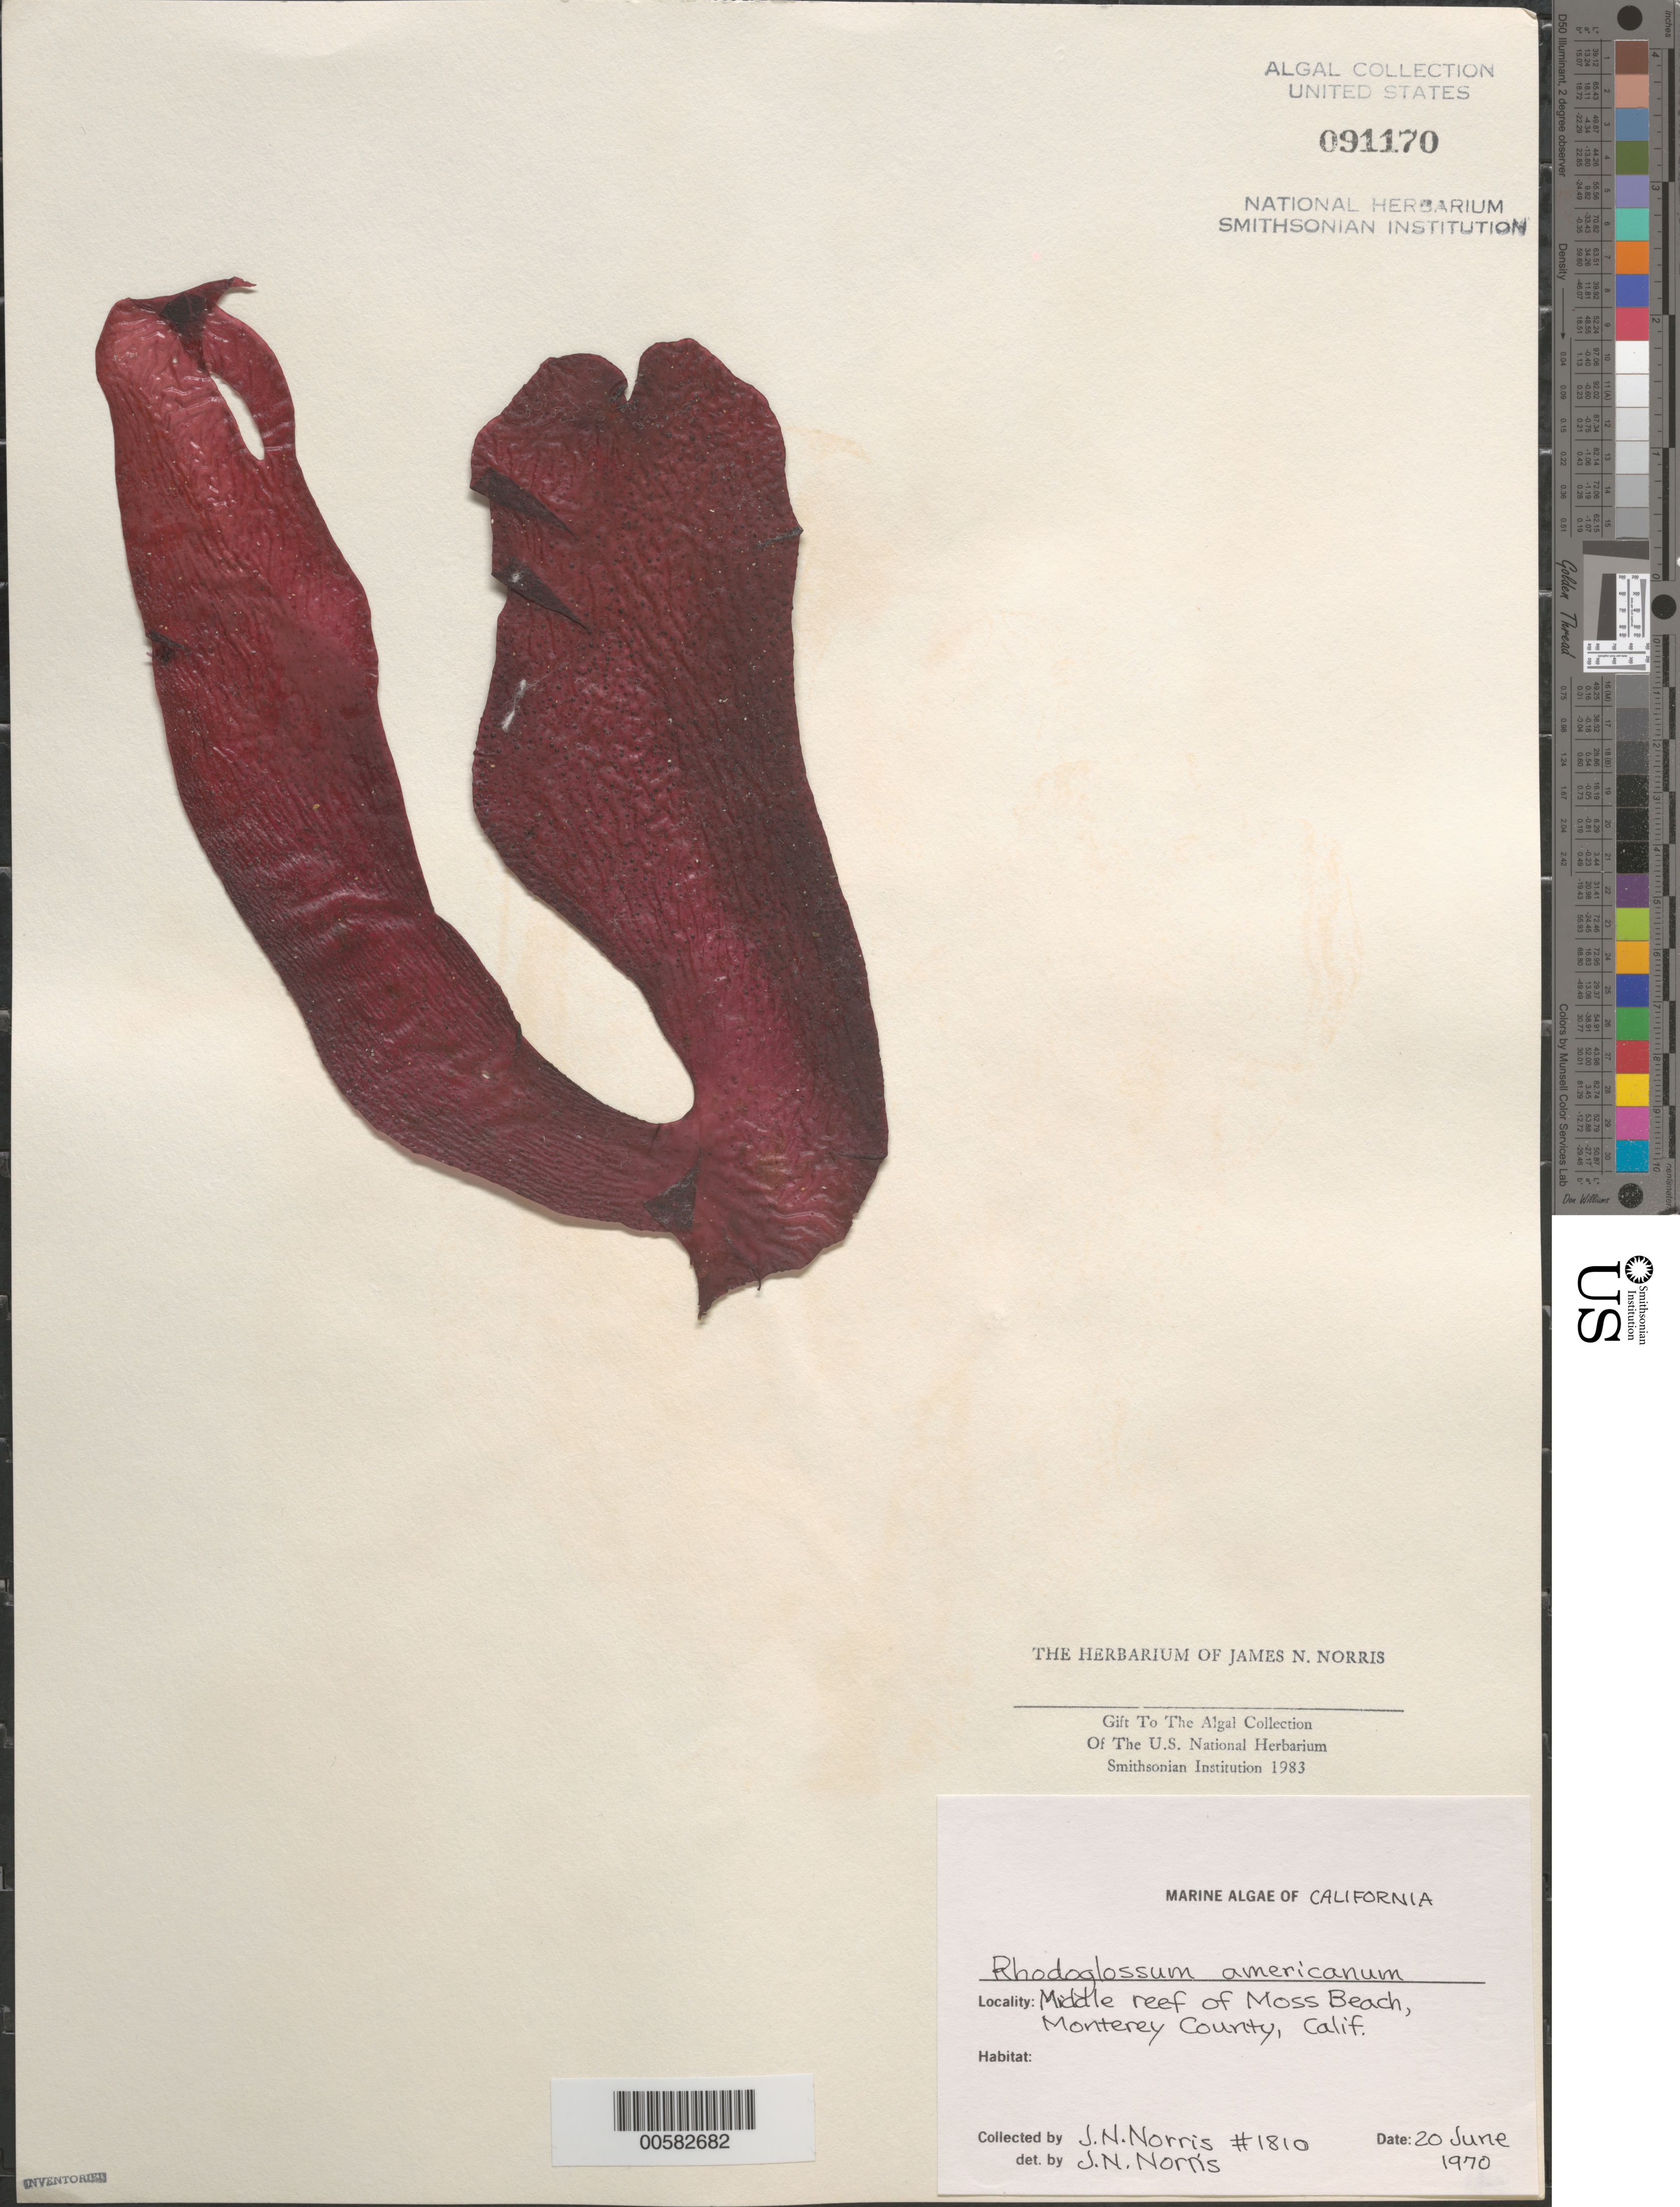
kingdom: Plantae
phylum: Rhodophyta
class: Florideophyceae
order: Gigartinales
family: Gigartinaceae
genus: Mazzaella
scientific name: Mazzaella californica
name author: (J. Agardh) G. De Toni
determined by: Algae name updating Project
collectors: J. N. Norris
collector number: JN-1810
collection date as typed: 20 Jun 1970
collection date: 1970-06-20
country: United States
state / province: California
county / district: Monterey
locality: Middle Reef of Moss Beach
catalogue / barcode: US 91170